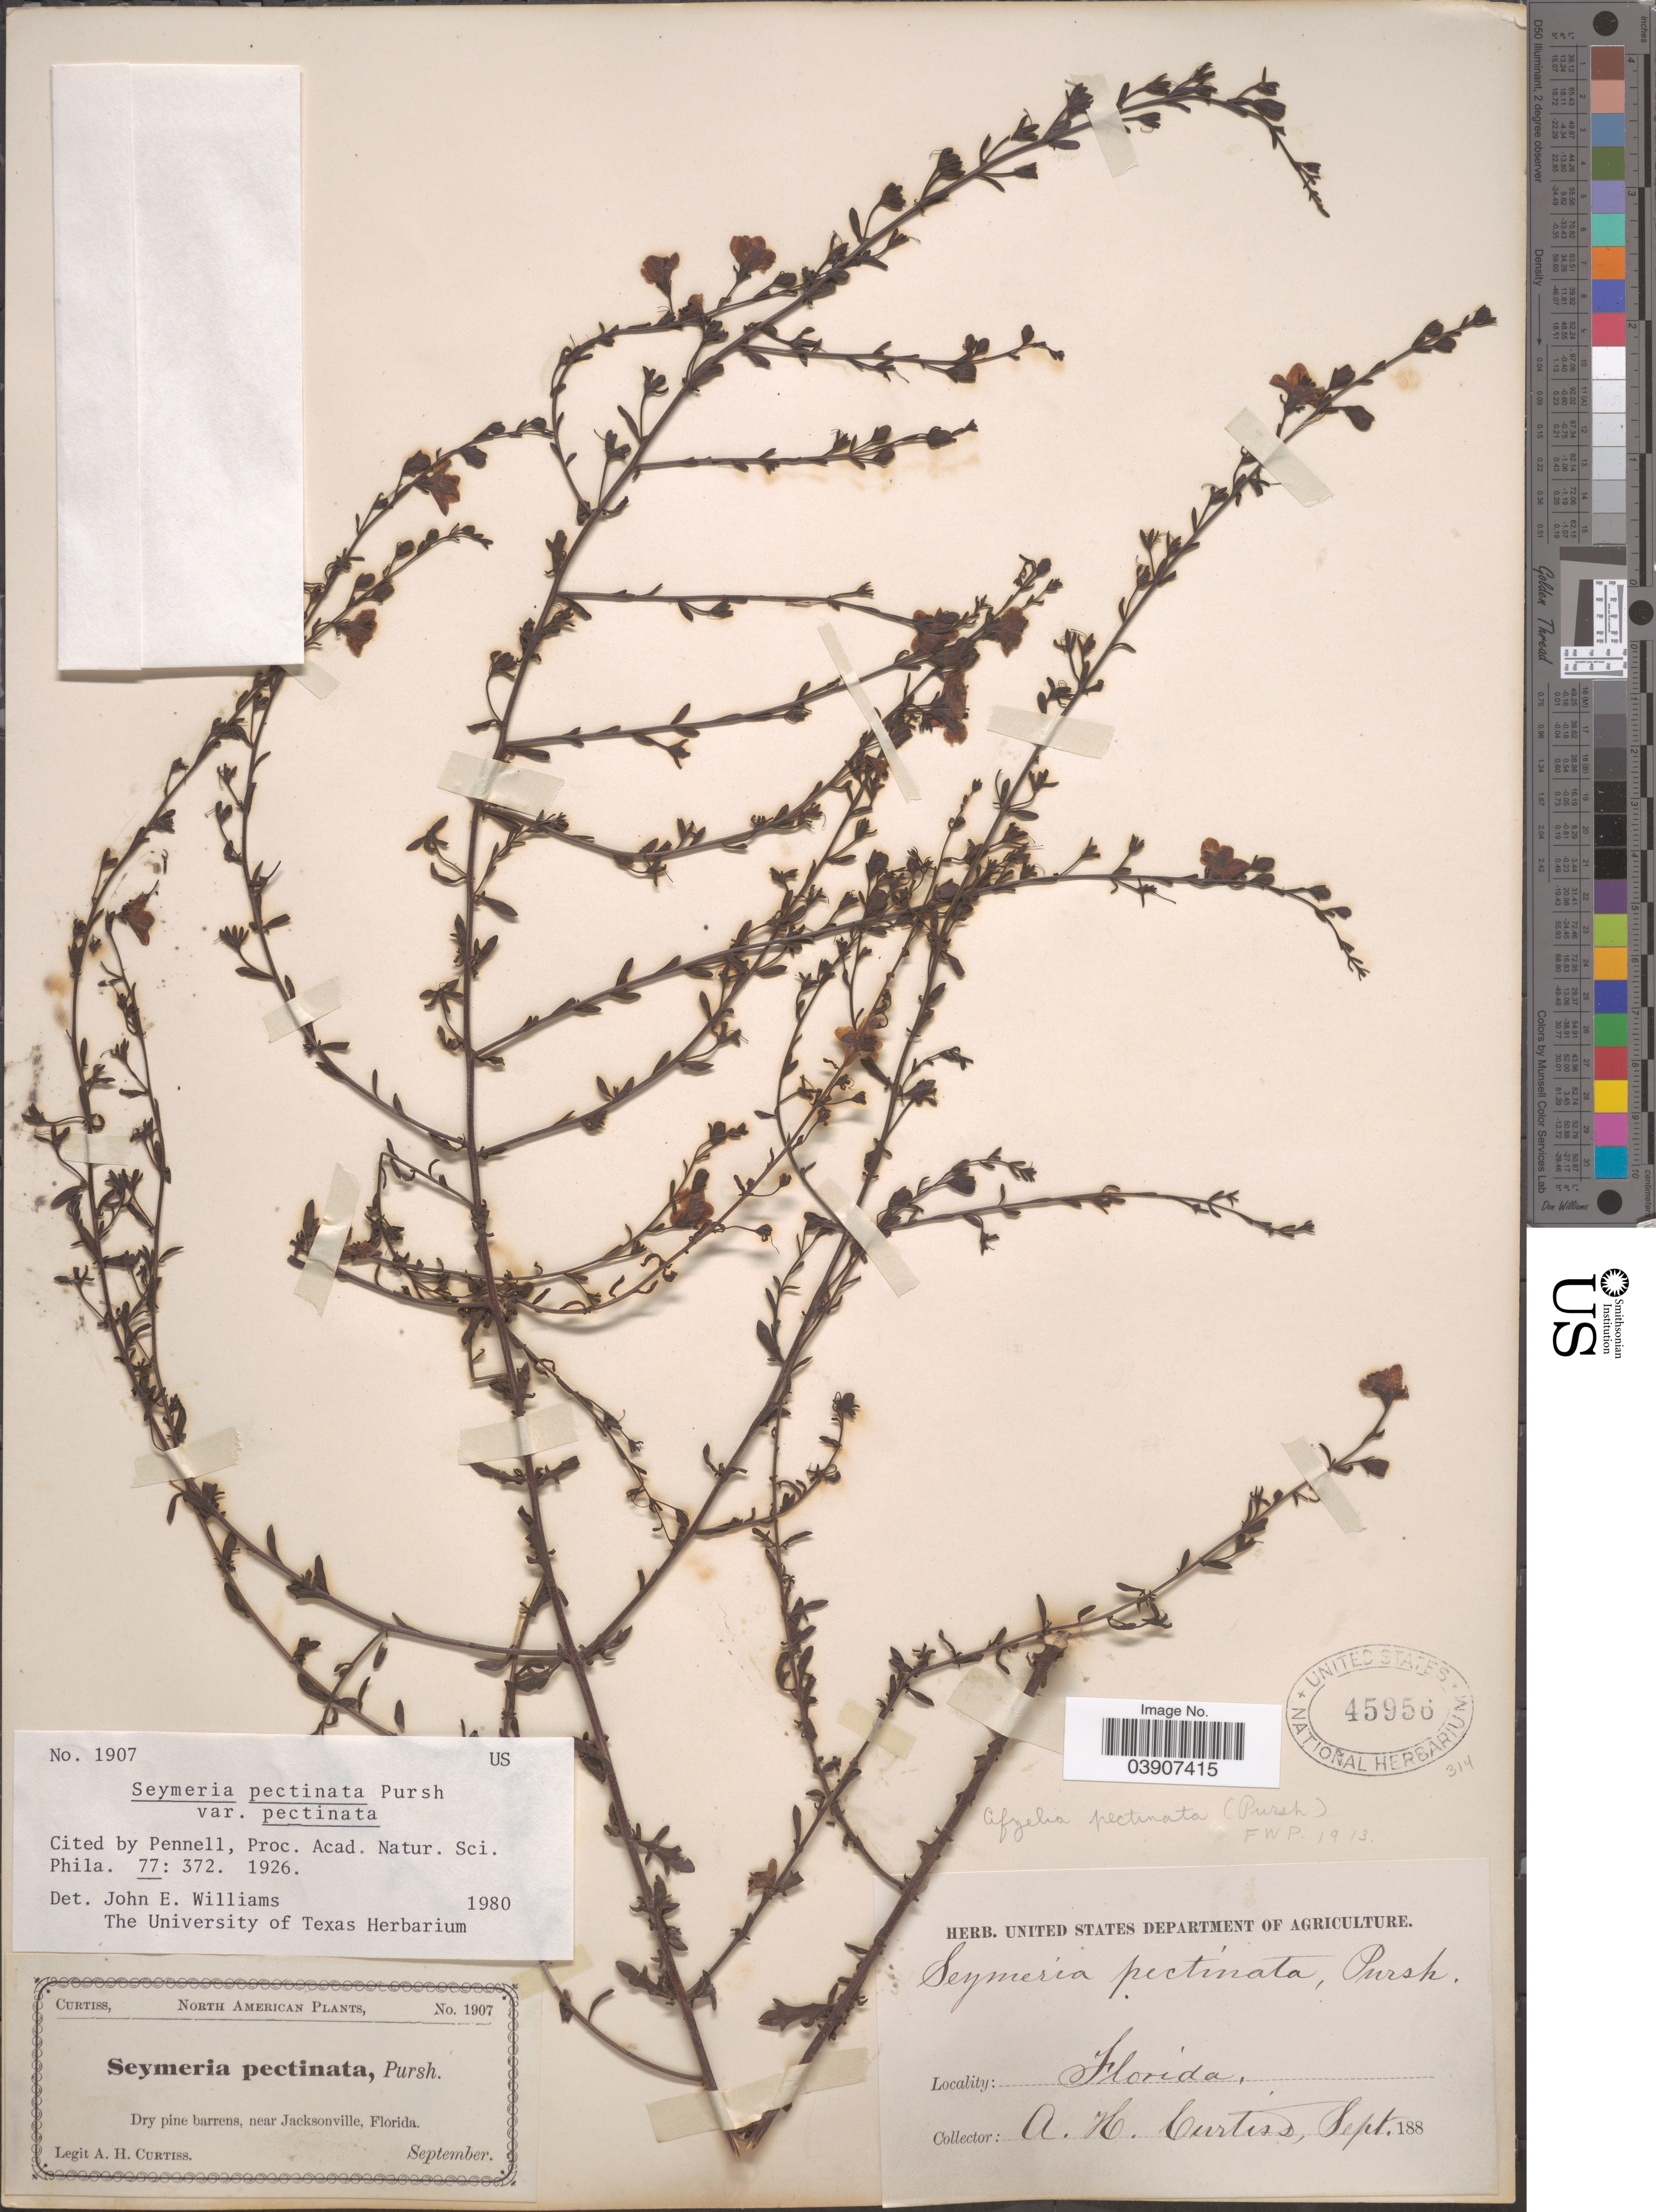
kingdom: Plantae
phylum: Tracheophyta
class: Magnoliopsida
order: Lamiales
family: Orobanchaceae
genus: Seymeria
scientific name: Seymeria pectinata var. pectinata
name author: Pursh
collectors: A. H. Curtiss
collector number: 1907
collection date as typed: Sept. 188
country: United States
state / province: Florida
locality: Dry pine barrens, near Jacksonville.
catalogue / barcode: US 45956